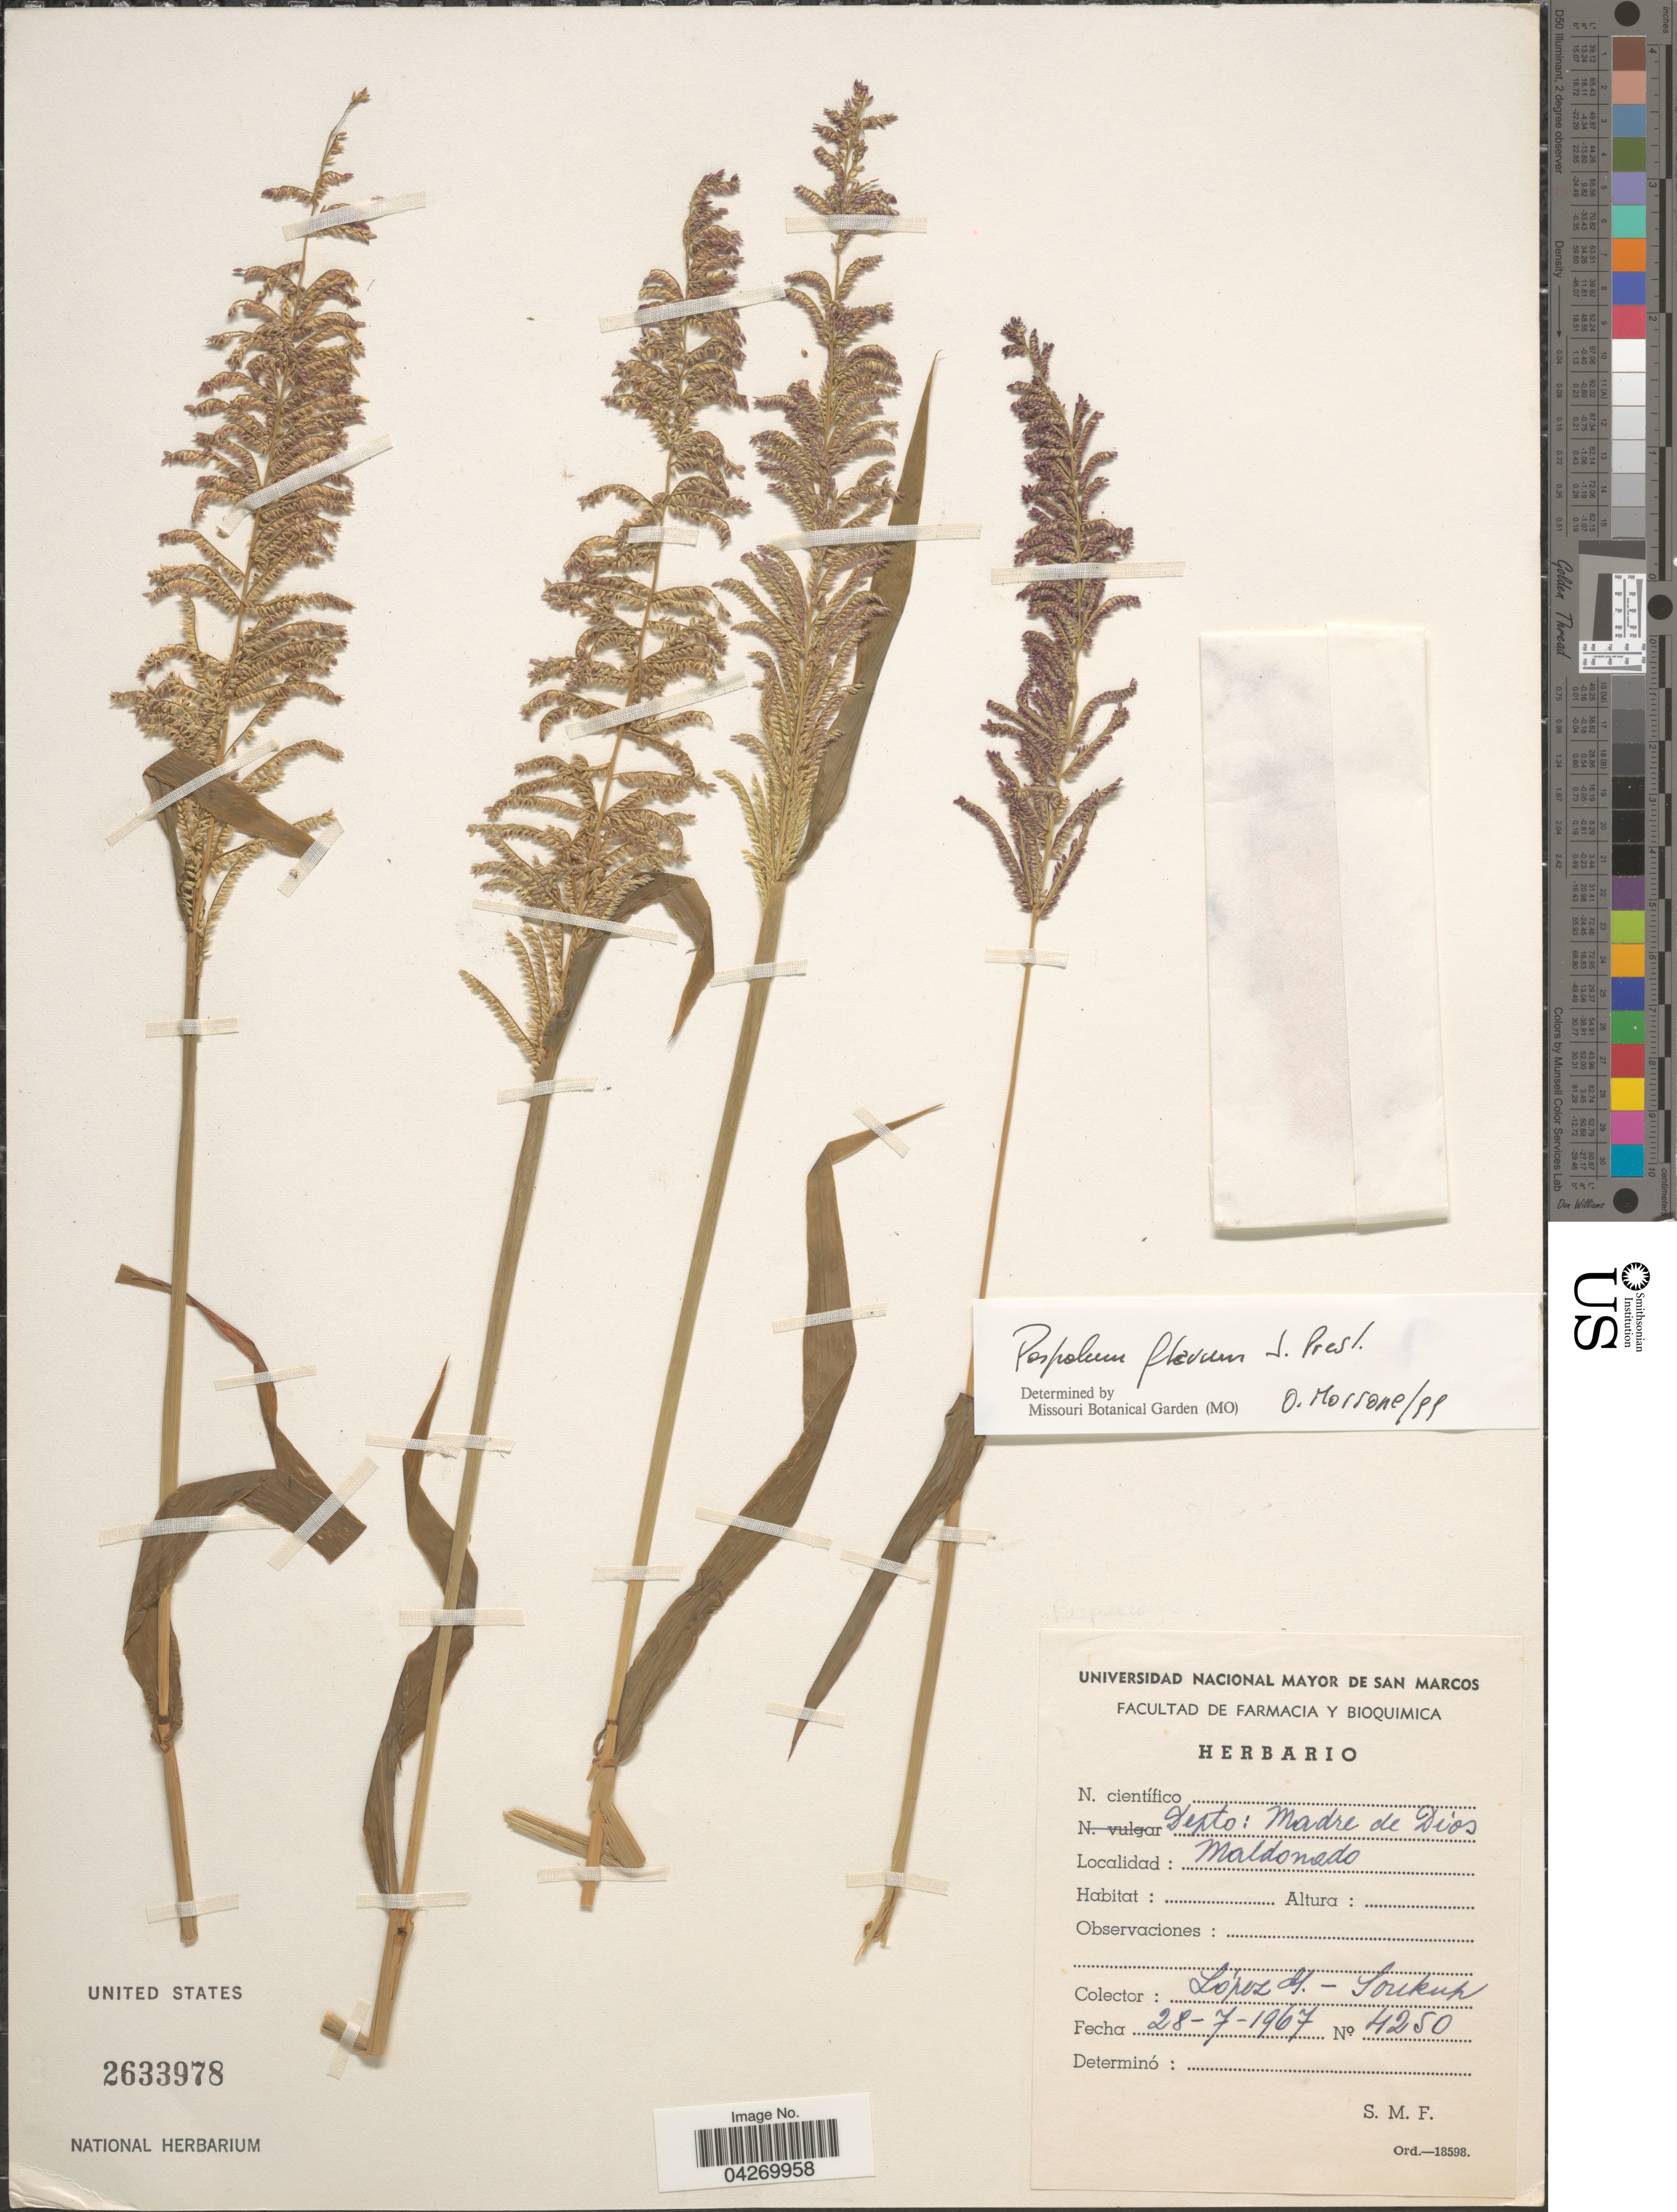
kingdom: Plantae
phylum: Tracheophyta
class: Liliopsida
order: Poales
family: Poaceae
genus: Paspalum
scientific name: Paspalum flavum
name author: J. Presl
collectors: M. Lopéz & -- Soukup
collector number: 4250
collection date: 1967-07-28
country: Peru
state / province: Madre de Dios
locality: Depto: Madre de Dios. Maldonado.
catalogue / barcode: US 2633978